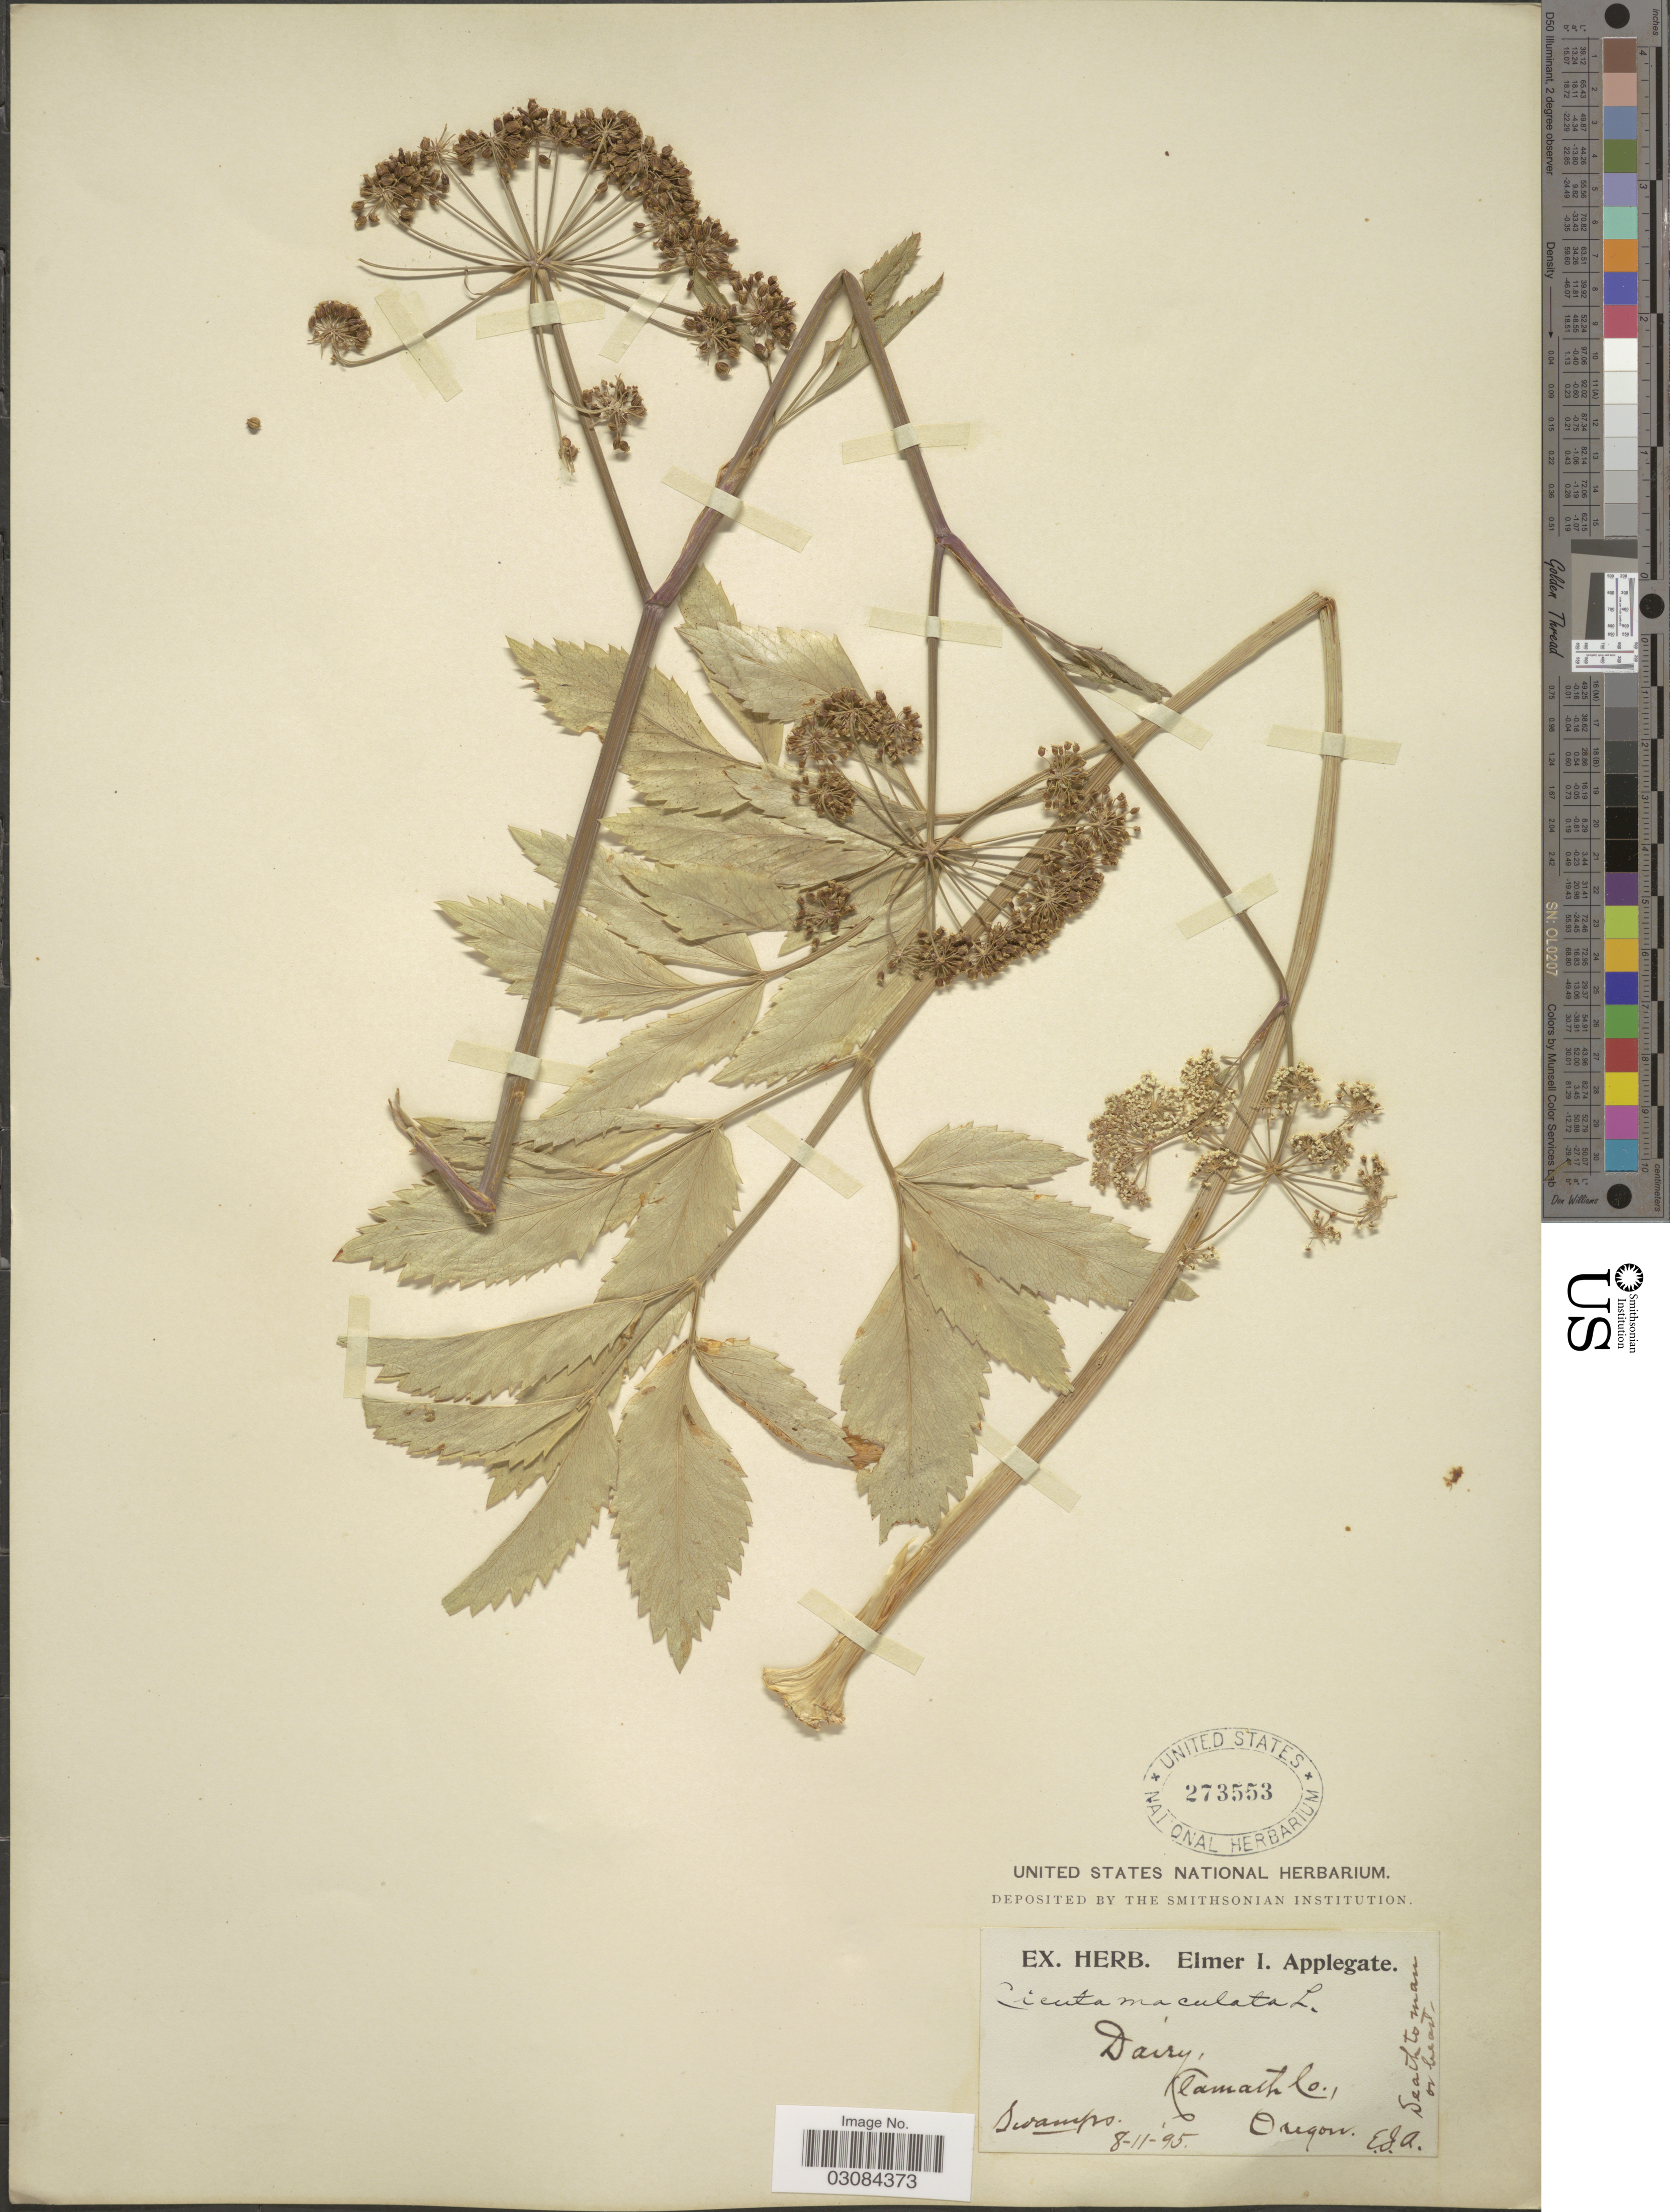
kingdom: Plantae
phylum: Tracheophyta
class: Magnoliopsida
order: Apiales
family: Apiaceae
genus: Cicuta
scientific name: Cicuta douglasii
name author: (DC.) J.M. Coult. & Rose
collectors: E. I. Applegate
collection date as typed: Transcribed d/m/y: 11/8/95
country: United States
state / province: Oregon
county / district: Klamath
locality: Dairy, Klamath Co.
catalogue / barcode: US 273553